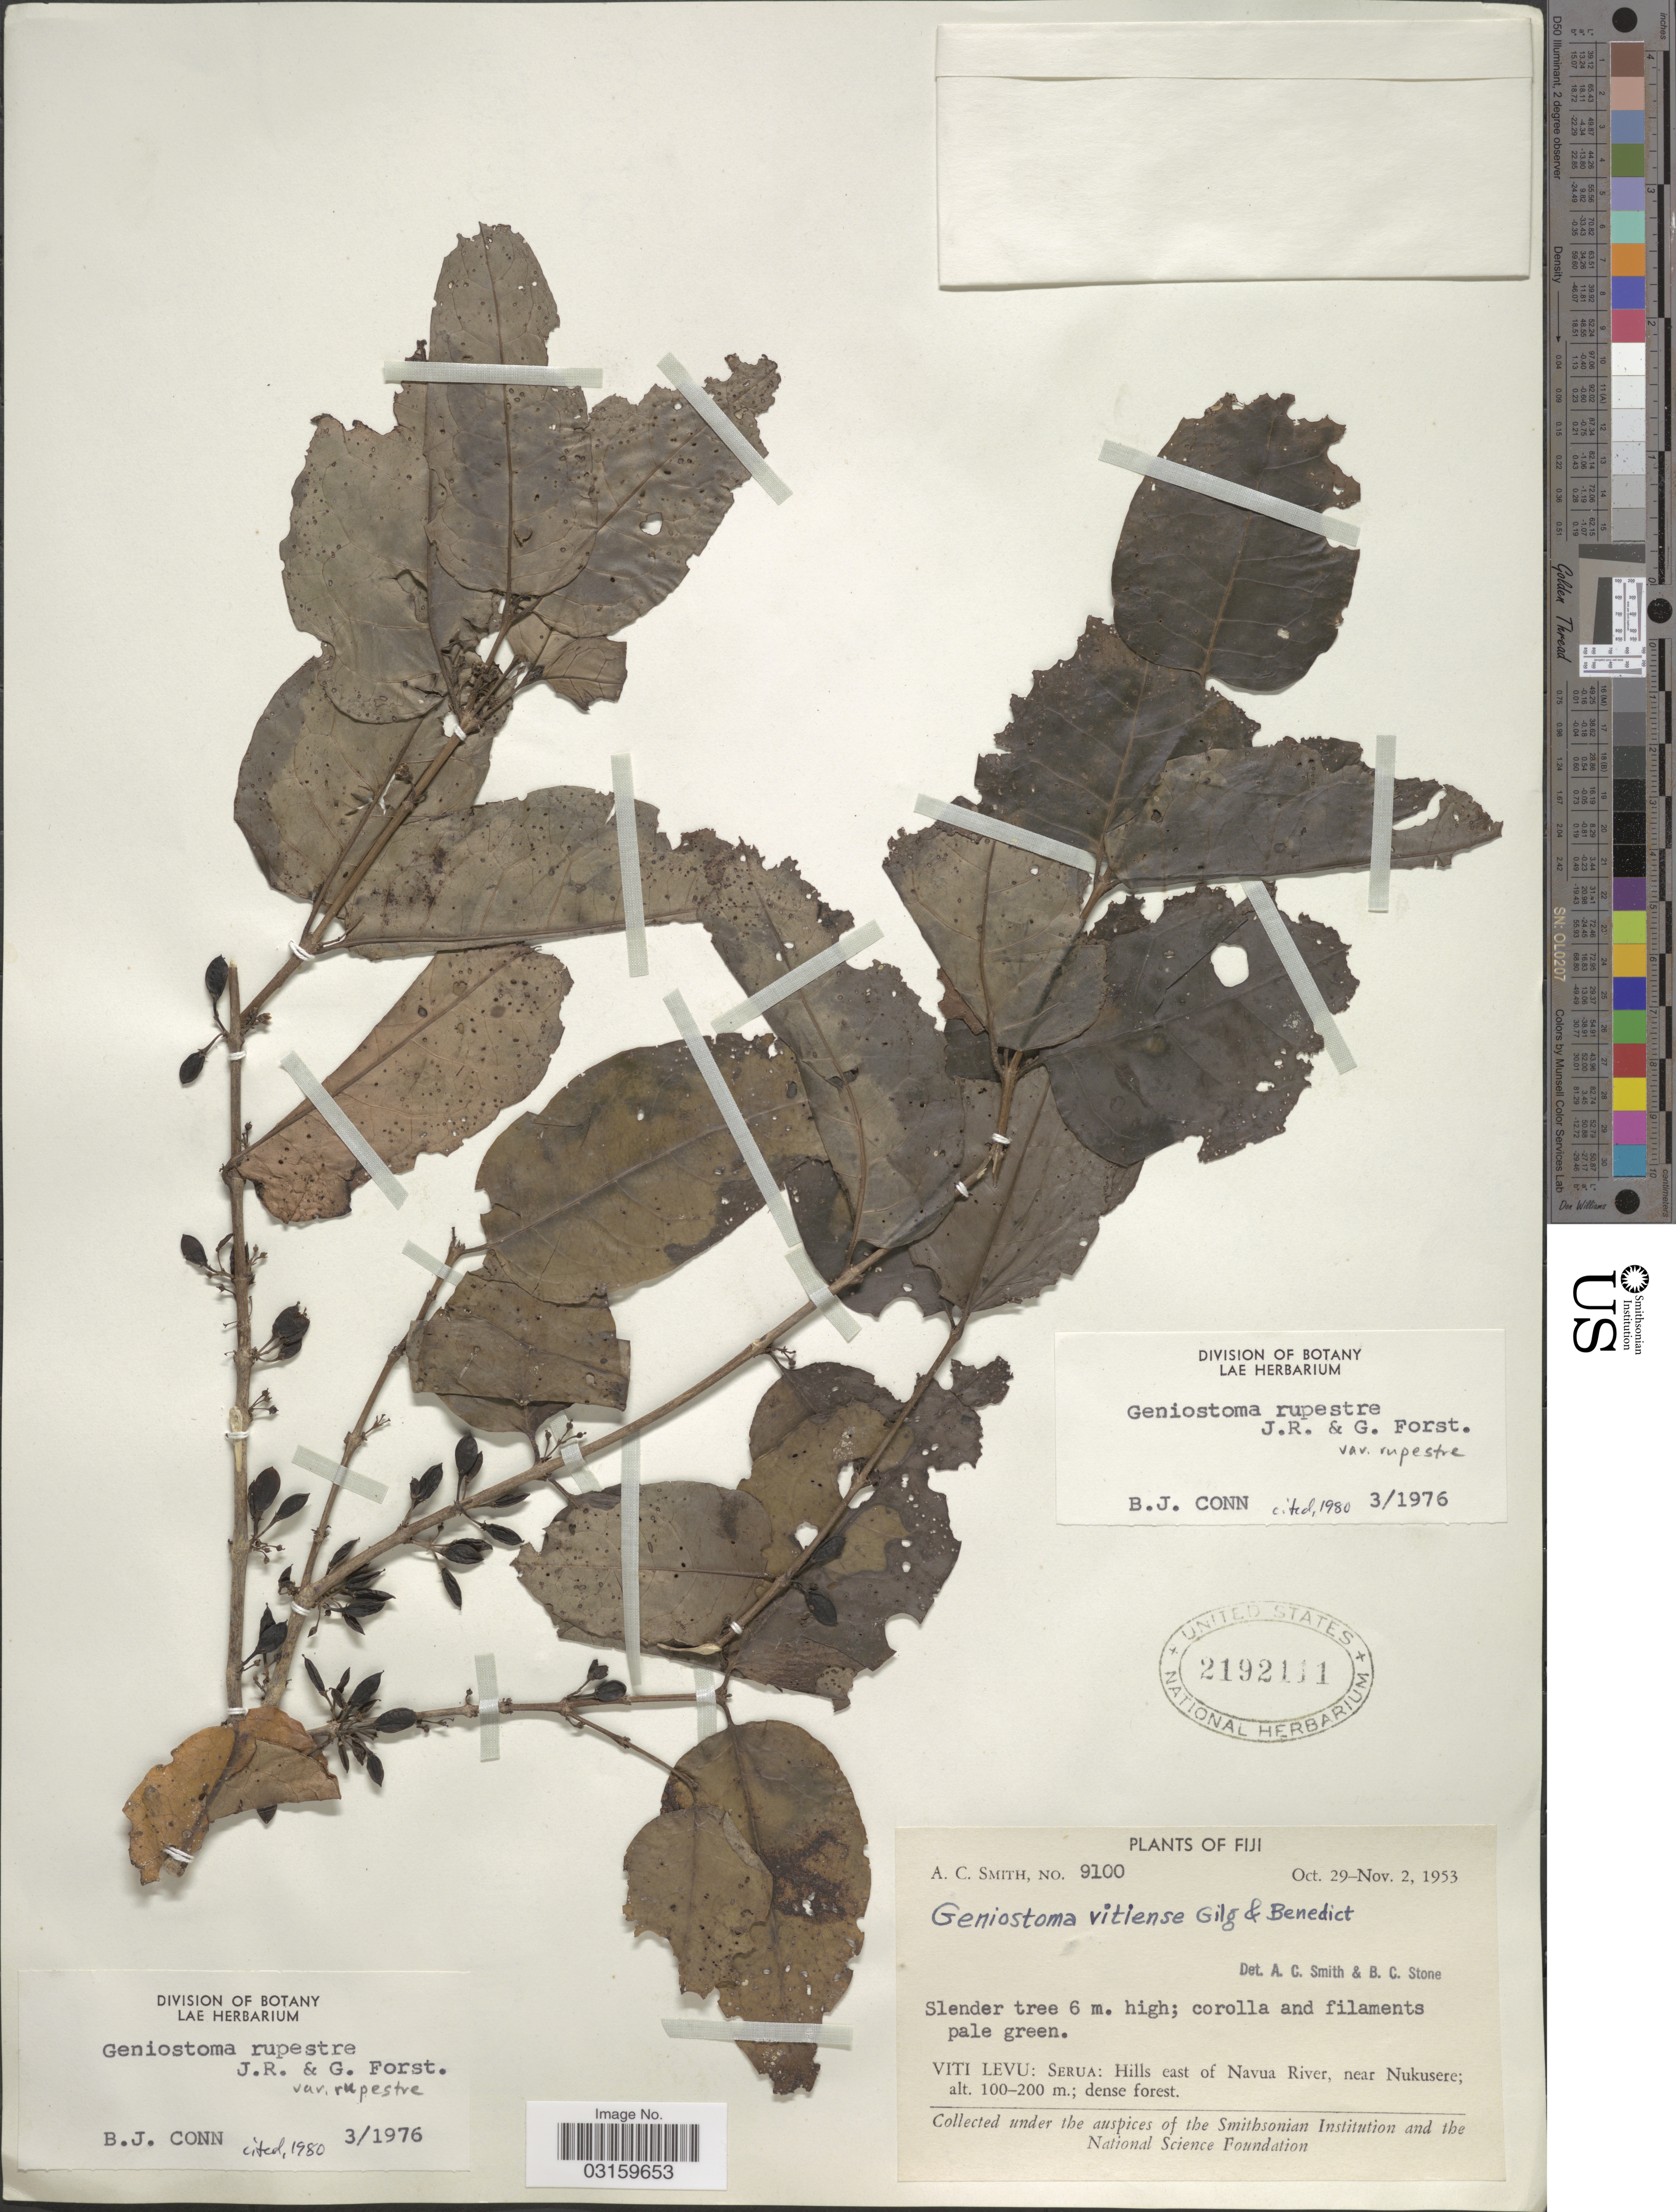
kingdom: Plantae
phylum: Tracheophyta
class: Magnoliopsida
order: Gentianales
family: Loganiaceae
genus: Geniostoma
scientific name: Geniostoma rupestre var. rupestre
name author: J.R. Forst. & G. Forst.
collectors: A. C. Smith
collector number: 9100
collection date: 1953-10-29/1953-11-02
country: Fiji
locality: Viti Levu: Serua: Hills east of Navua River, near Nukusere.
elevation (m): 100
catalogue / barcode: US 2192111